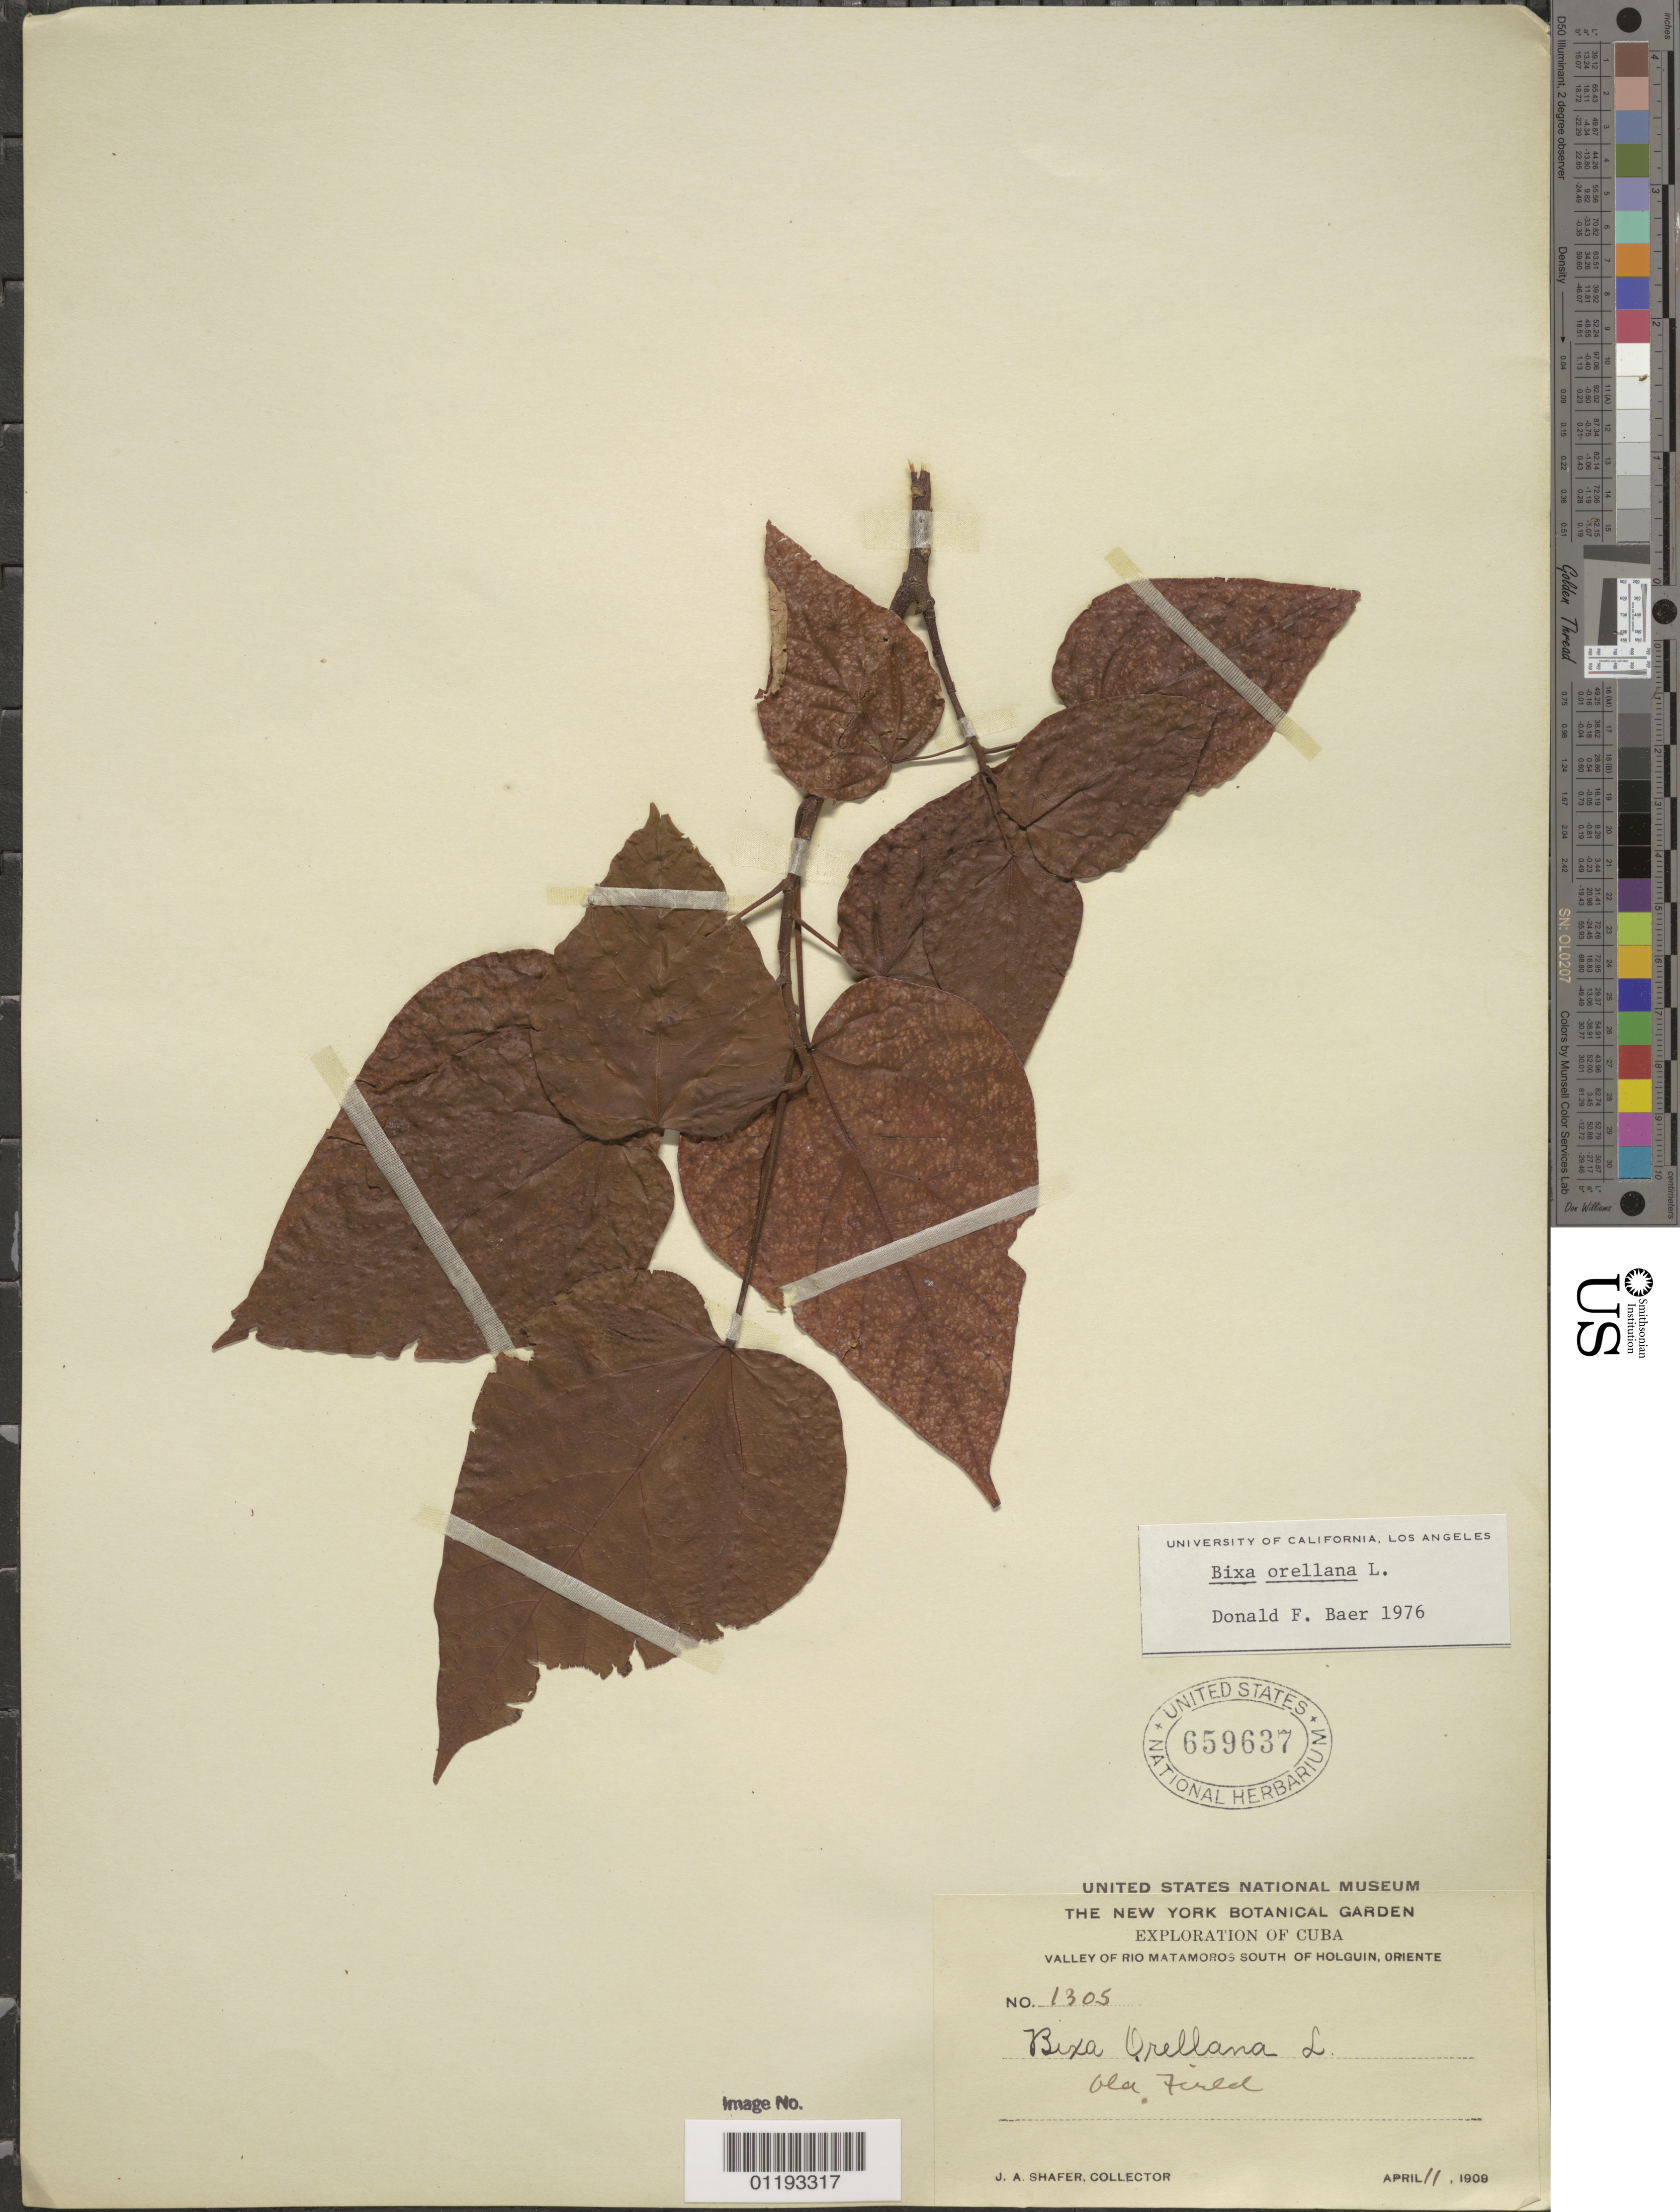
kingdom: Plantae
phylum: Tracheophyta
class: Magnoliopsida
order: Malvales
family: Bixaceae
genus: Bixa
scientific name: Bixa orellana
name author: L.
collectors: J. A. Shafer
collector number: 1305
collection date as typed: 11 Apr 1909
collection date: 1909-04-11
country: Cuba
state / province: Holguín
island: Cuba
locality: Valley of Rio Matamoros south of Holguin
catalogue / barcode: US 659637